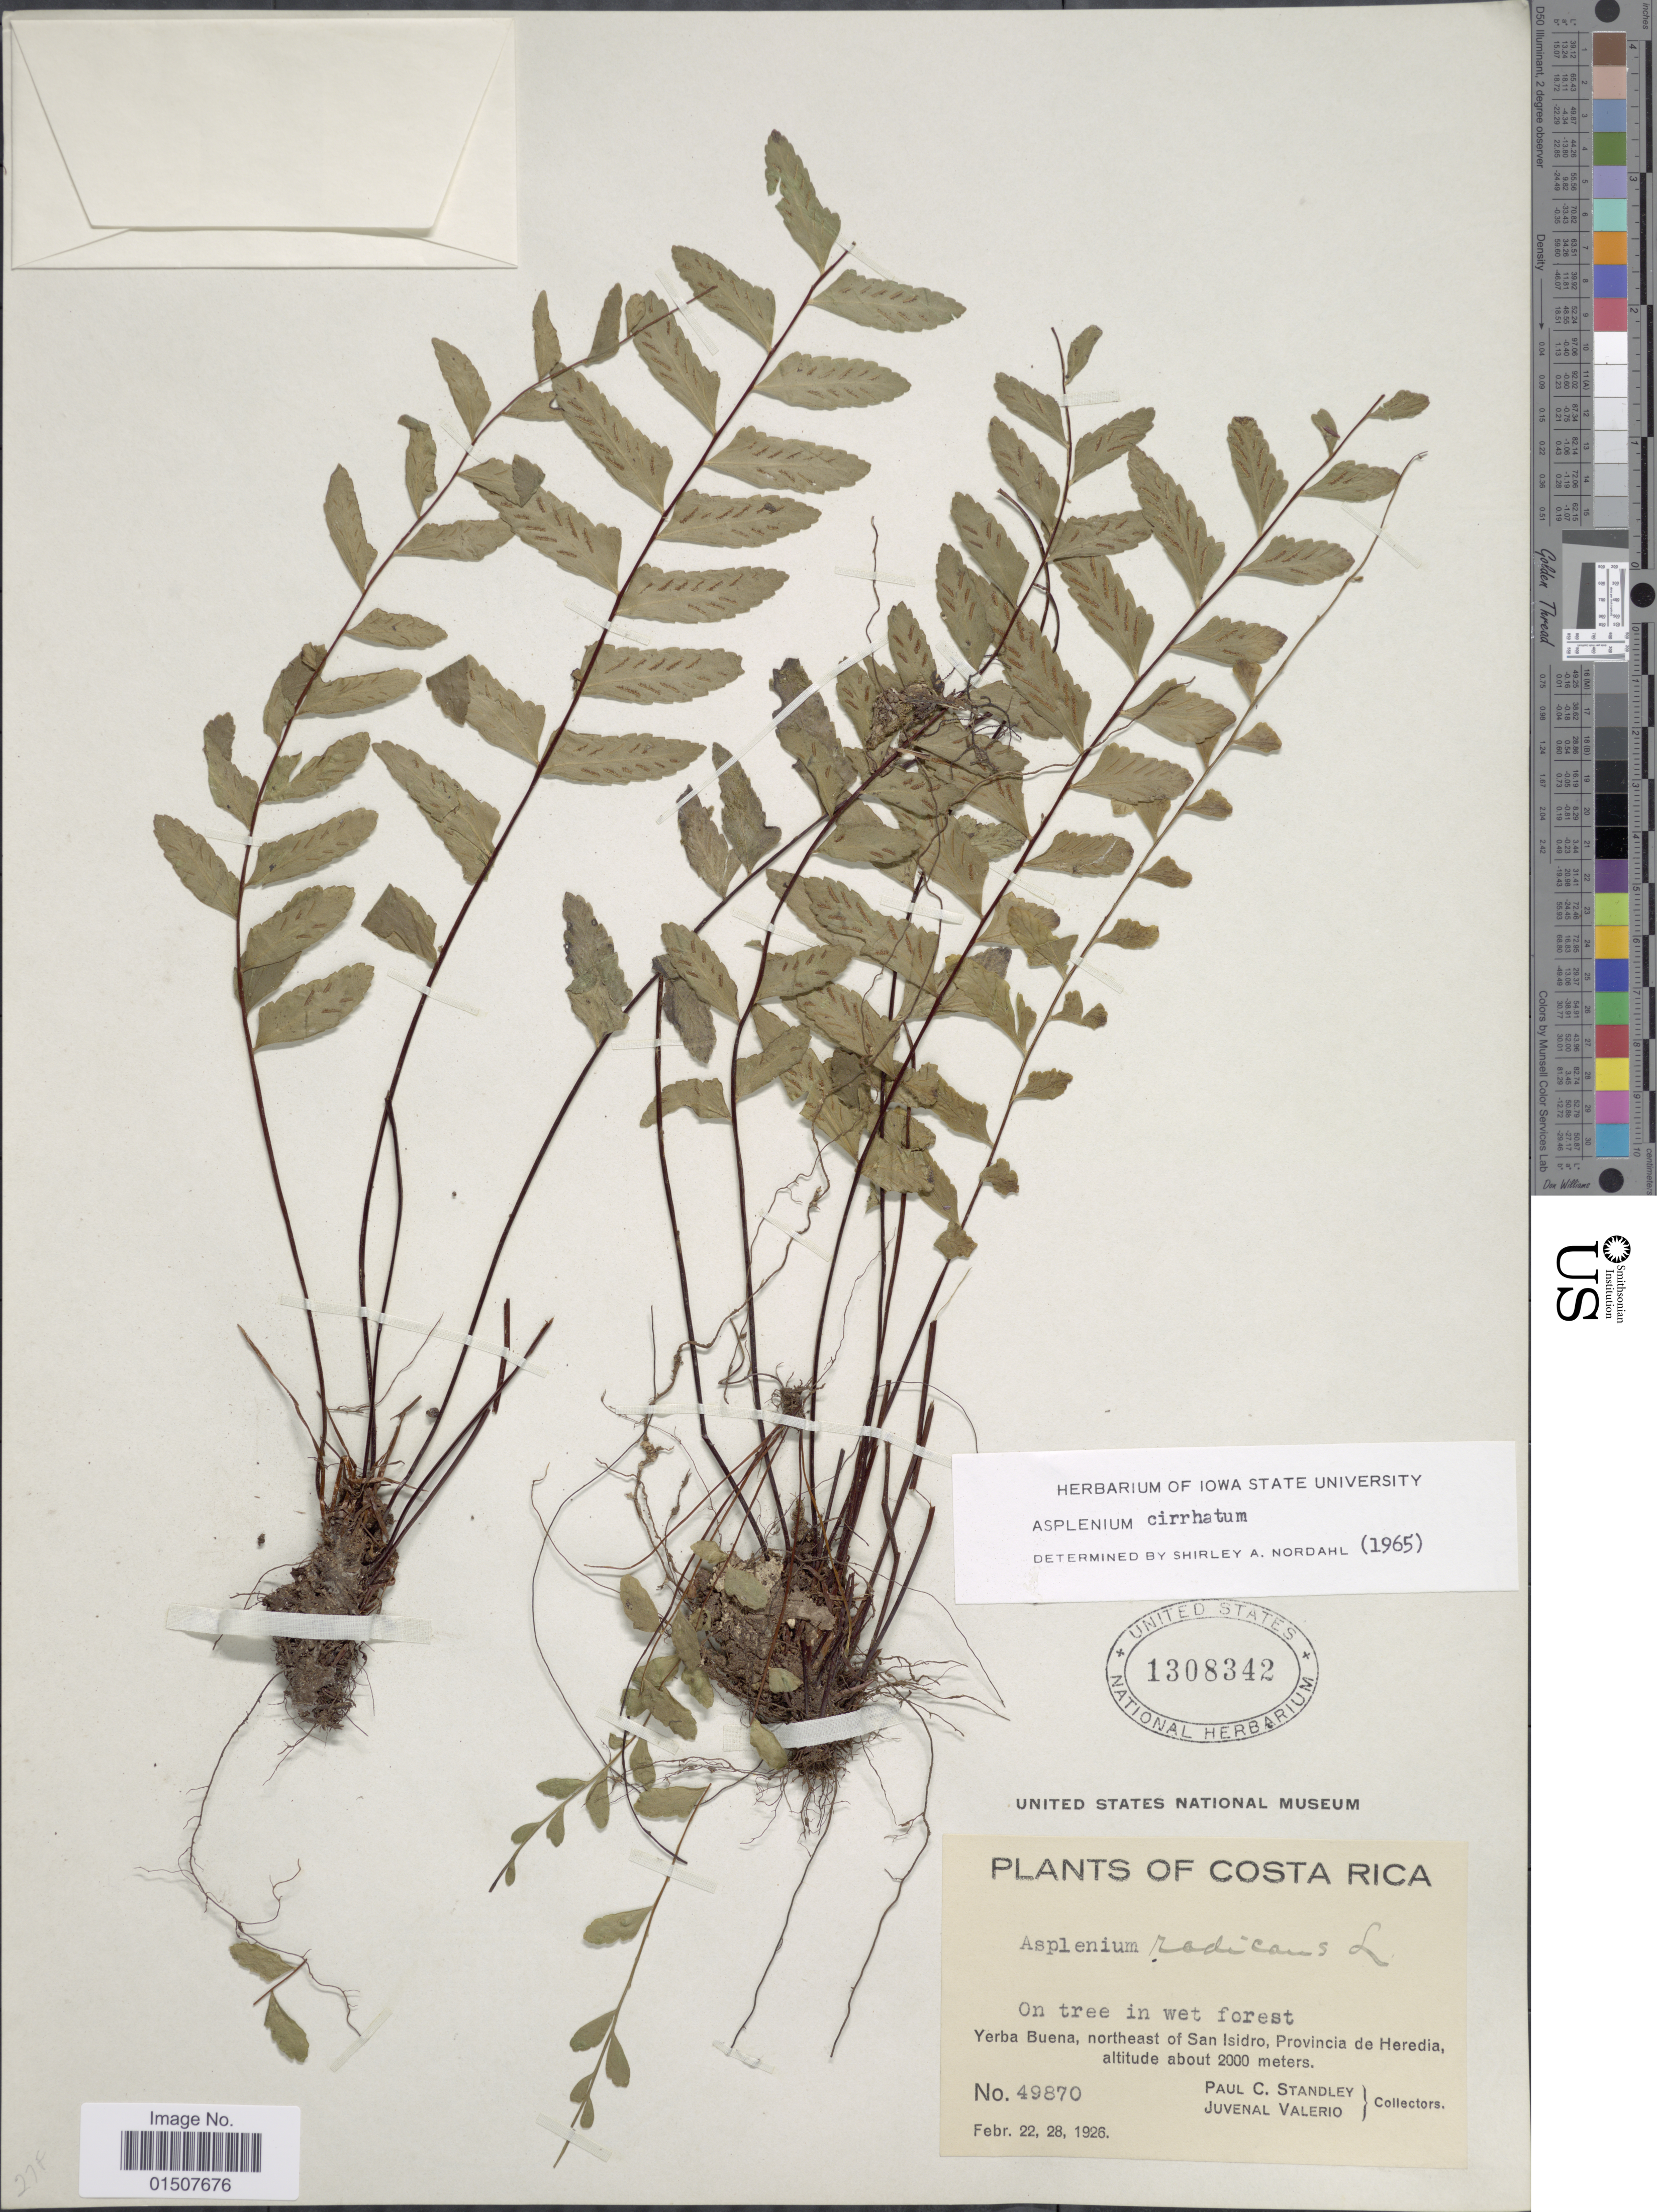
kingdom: Plantae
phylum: Tracheophyta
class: Polypodiopsida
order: Polypodiales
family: Aspleniaceae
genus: Asplenium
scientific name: Asplenium radicans var. cirrhatum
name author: (Rich. ex Willd.) Rosenst.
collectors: P. C. Standley & J. Valerio R.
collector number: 49870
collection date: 1926-02-22/1926-02-28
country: Costa Rica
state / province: Heredia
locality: Yerba Buena, northeast of San Isidro, Provincia de Heridia.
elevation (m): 2000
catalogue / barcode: US 1308342